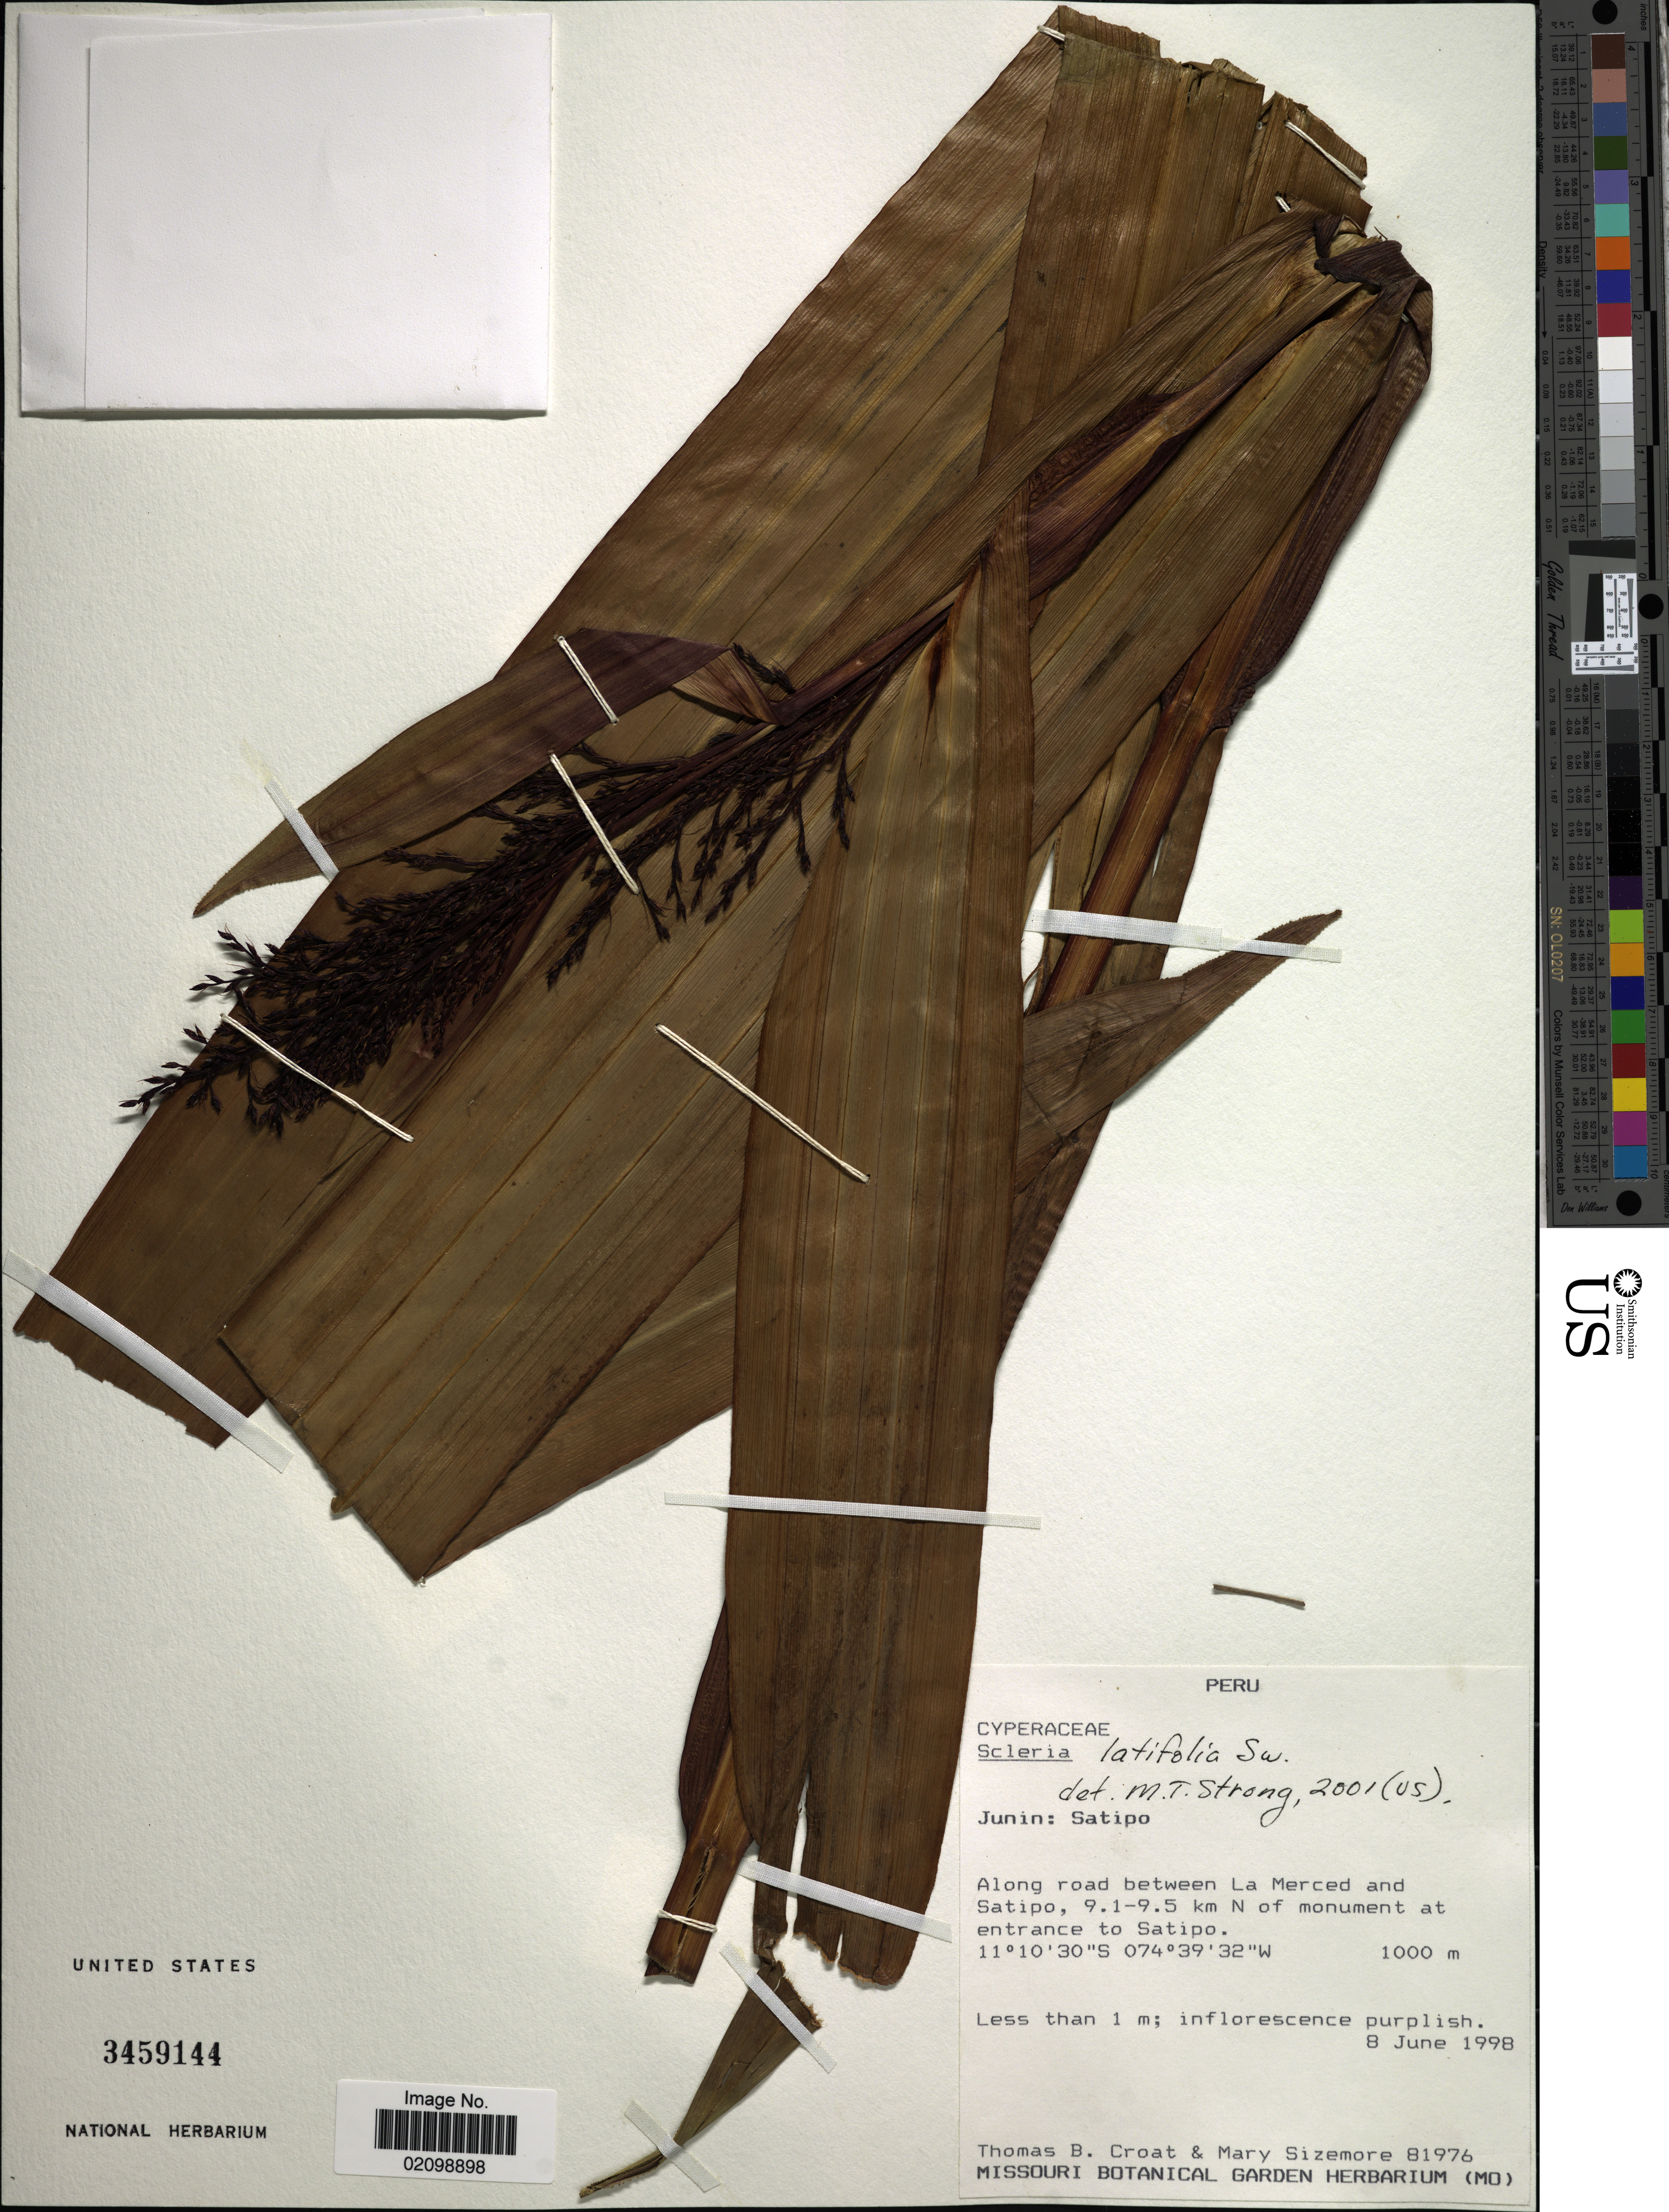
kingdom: Plantae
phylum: Tracheophyta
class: Liliopsida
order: Poales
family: Cyperaceae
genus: Scleria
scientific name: Scleria latifolia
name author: Sw.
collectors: T. B. Croat & M. Sizemore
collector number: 81976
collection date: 1998-06-08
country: Peru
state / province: Junín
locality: Junin: Satipo. Along road between La Merced and Satio, 9.1-9.5 km N of monument ay entrance to Satipo.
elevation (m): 1000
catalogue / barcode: US 3459144